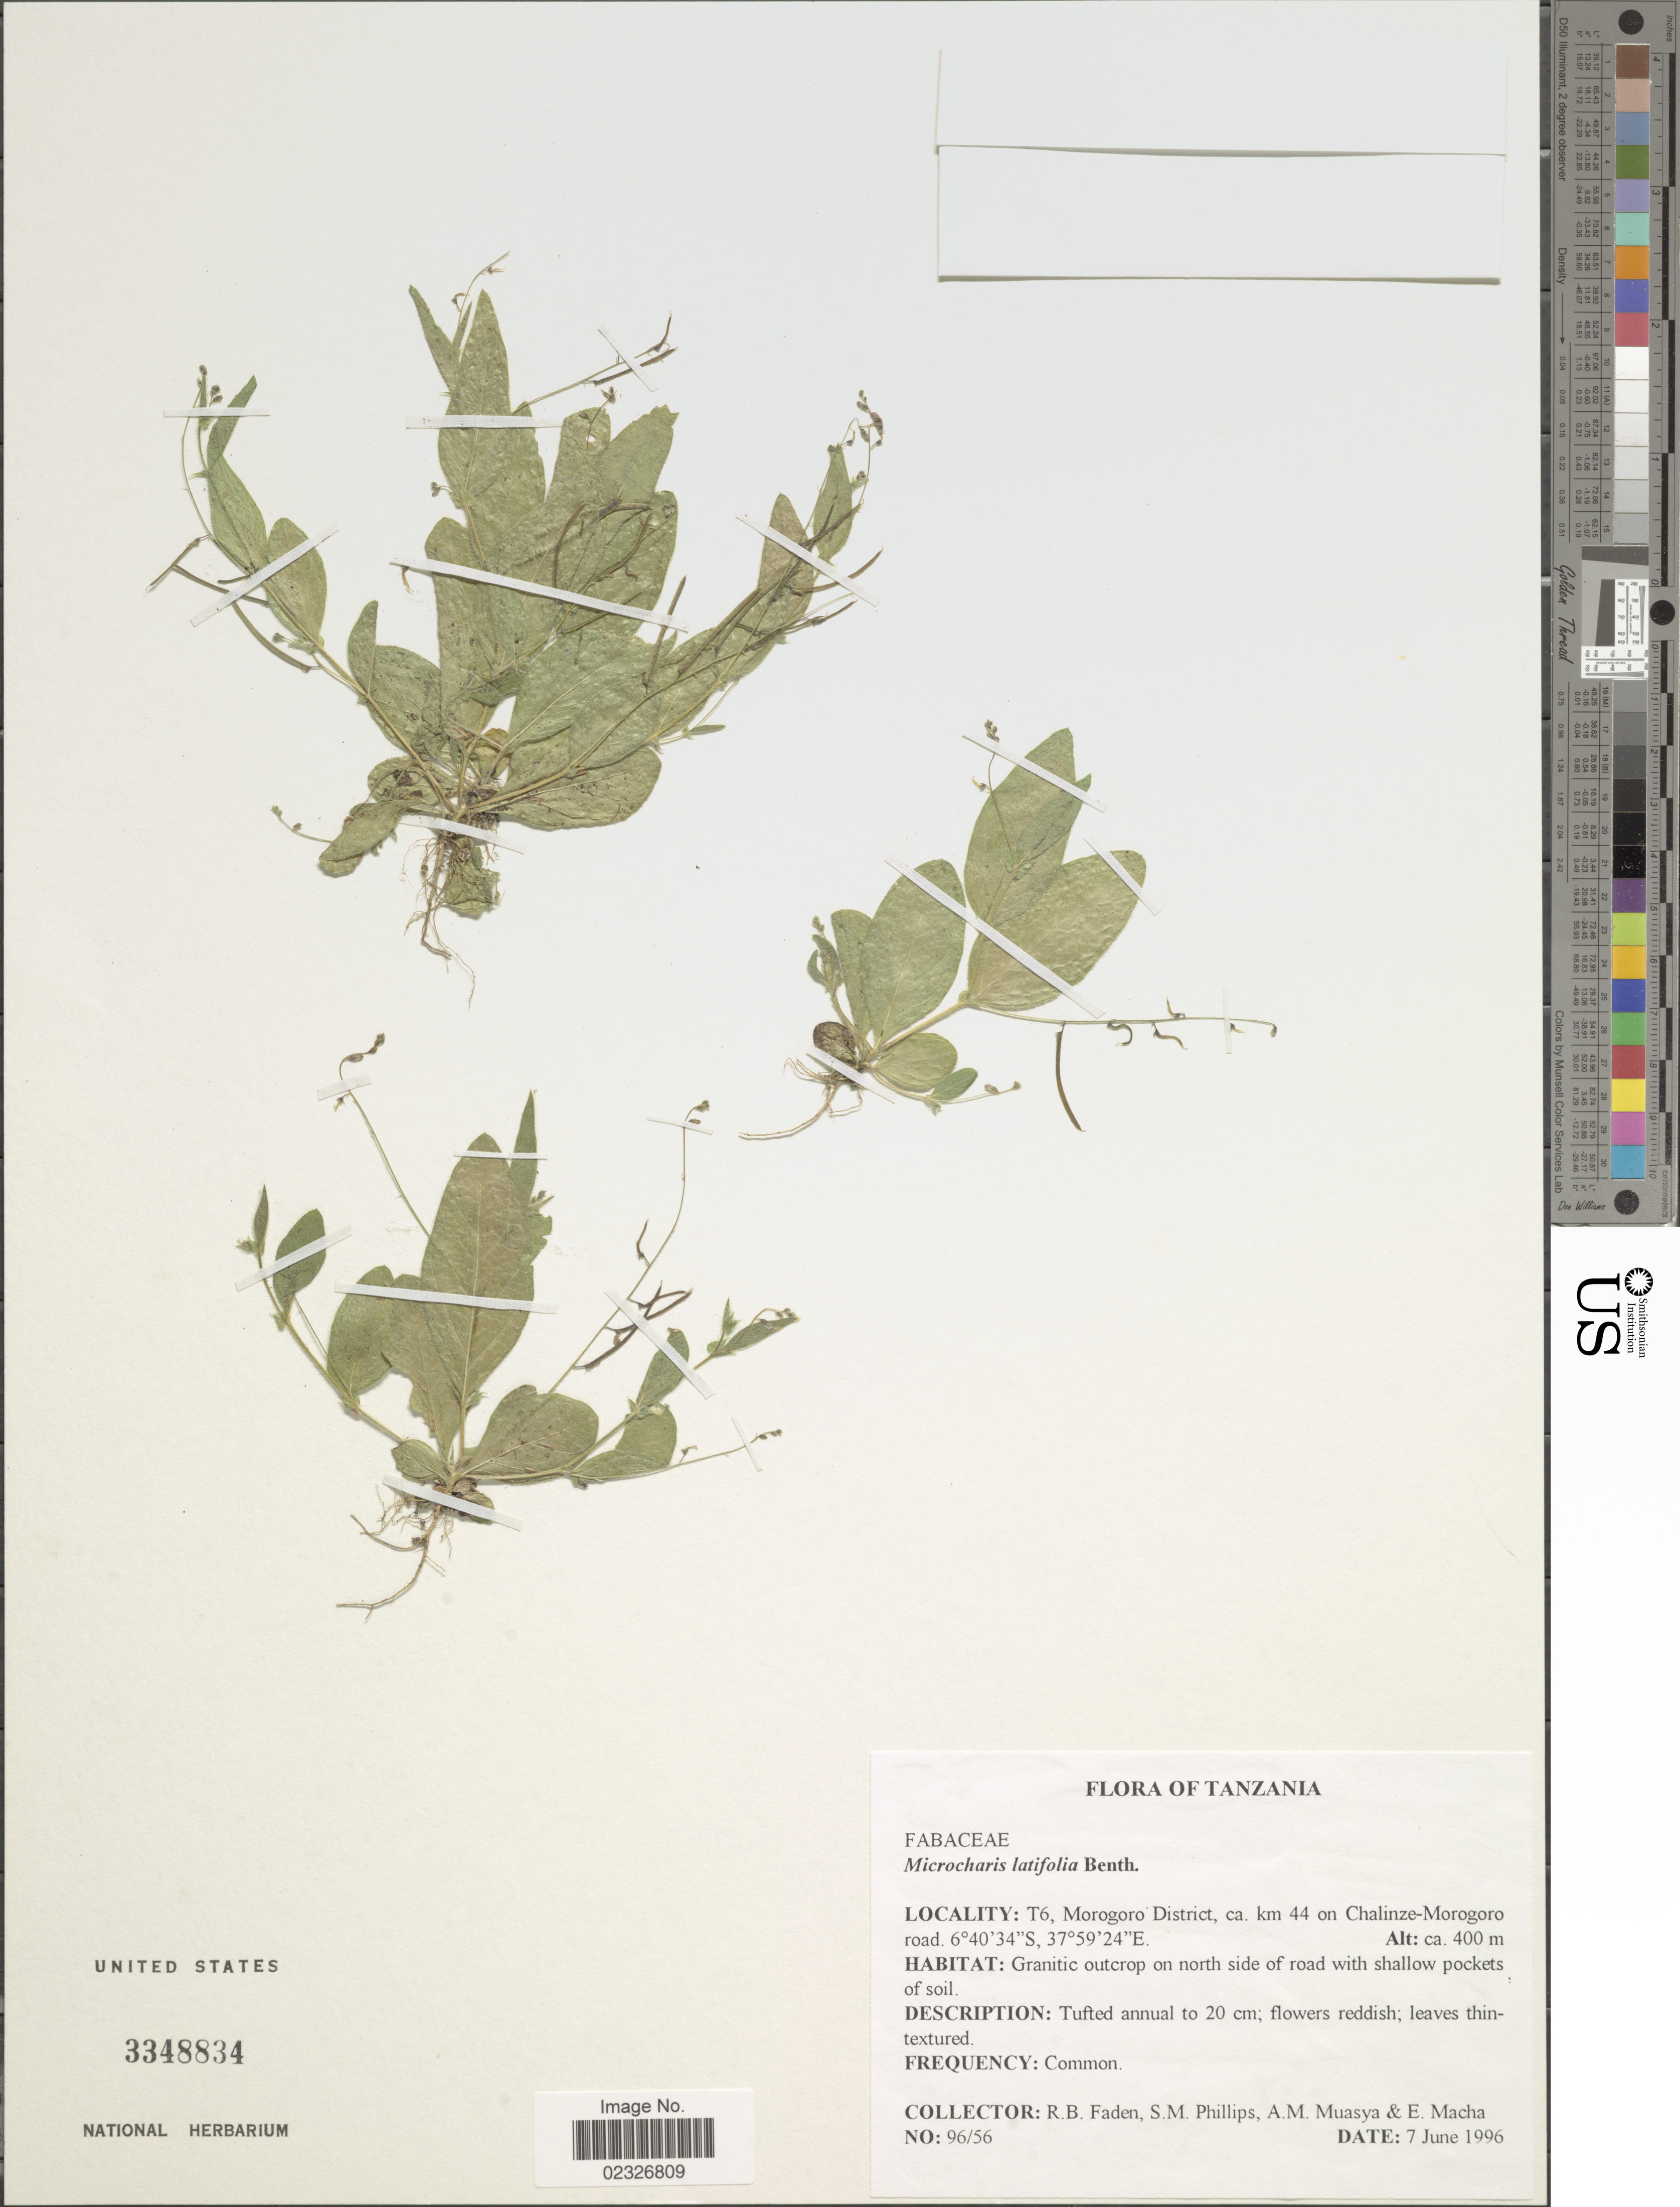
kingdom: Plantae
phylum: Tracheophyta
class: Magnoliopsida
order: Fabales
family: Fabaceae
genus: Microcharis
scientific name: Microcharis latifolia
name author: Benth.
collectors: R. B. Faden, S. M. Phillips, A. Muasya & E. Macha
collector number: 96/56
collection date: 1996-06-07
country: Tanzania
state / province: Morogoro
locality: T6, Morogoro District, c a. km 44 on Chalinze-Morogoro road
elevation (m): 400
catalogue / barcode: US 3348834